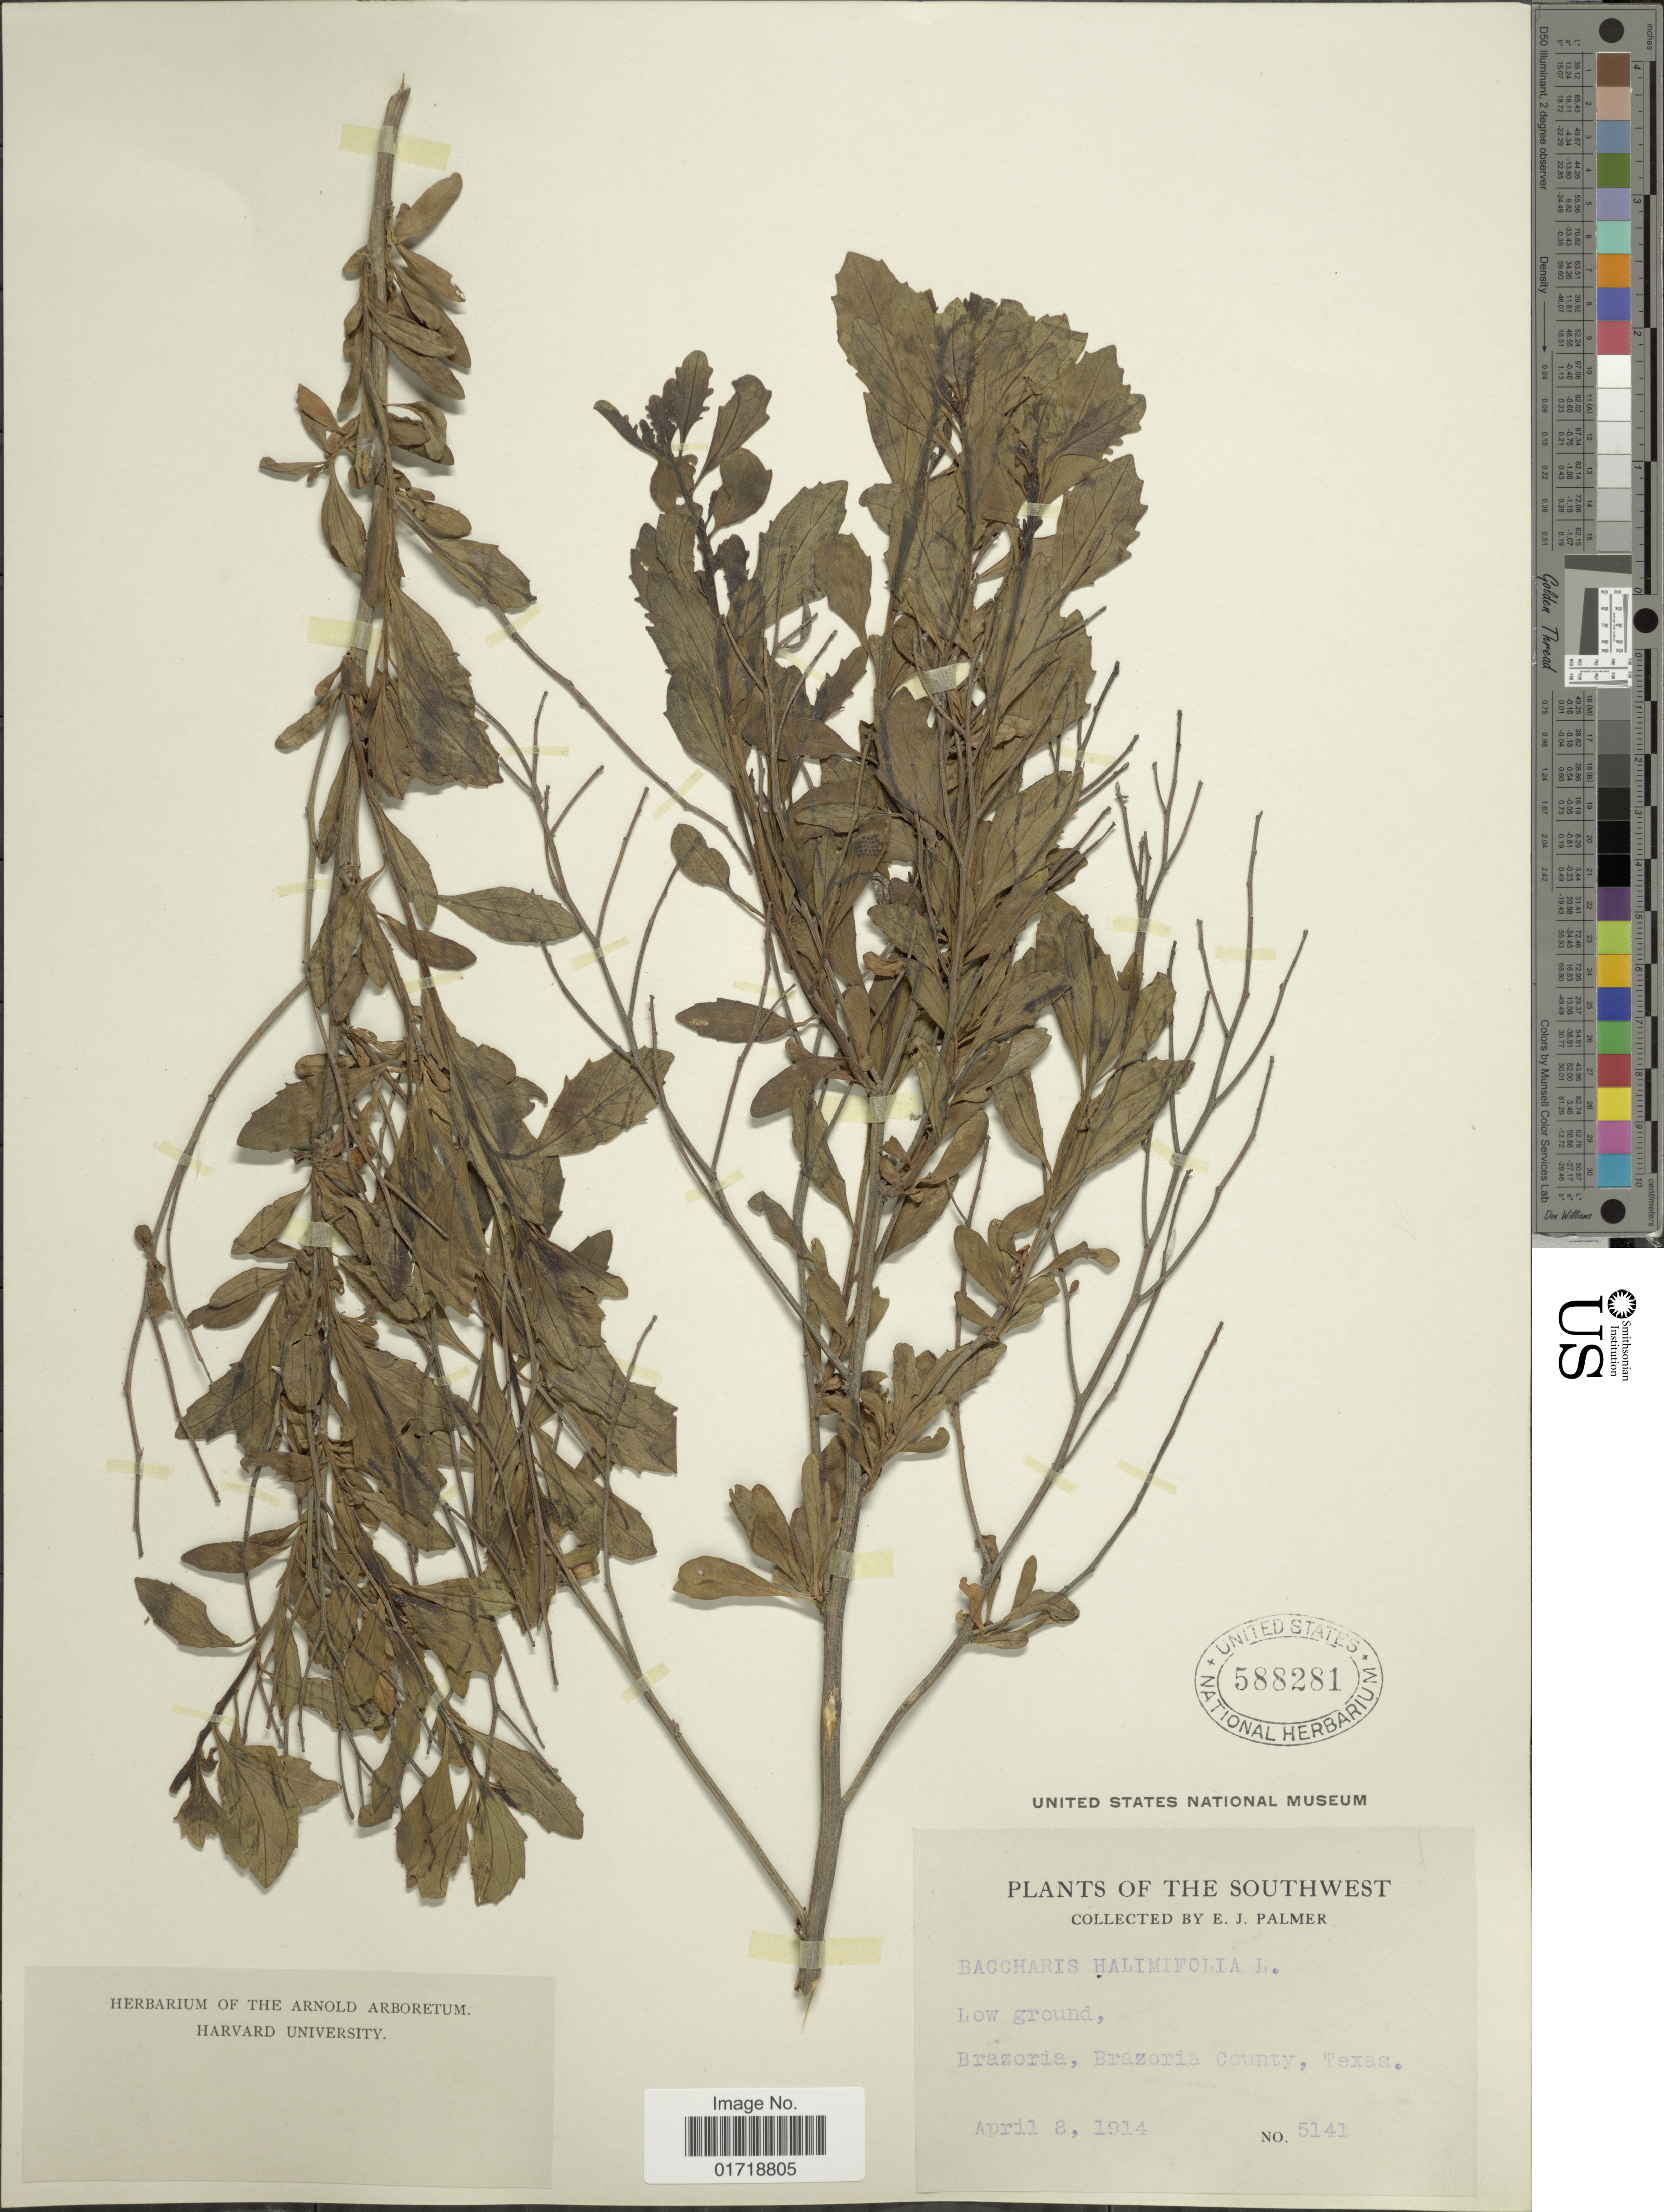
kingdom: Plantae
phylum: Tracheophyta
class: Magnoliopsida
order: Asterales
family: Asteraceae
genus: Baccharis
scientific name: Baccharis halimifolia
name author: L.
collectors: E. J. Palmer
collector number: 5141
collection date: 1914-04-08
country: United States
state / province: Texas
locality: The Southwest, Brazoria, Brazoria County.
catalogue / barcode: US 588281